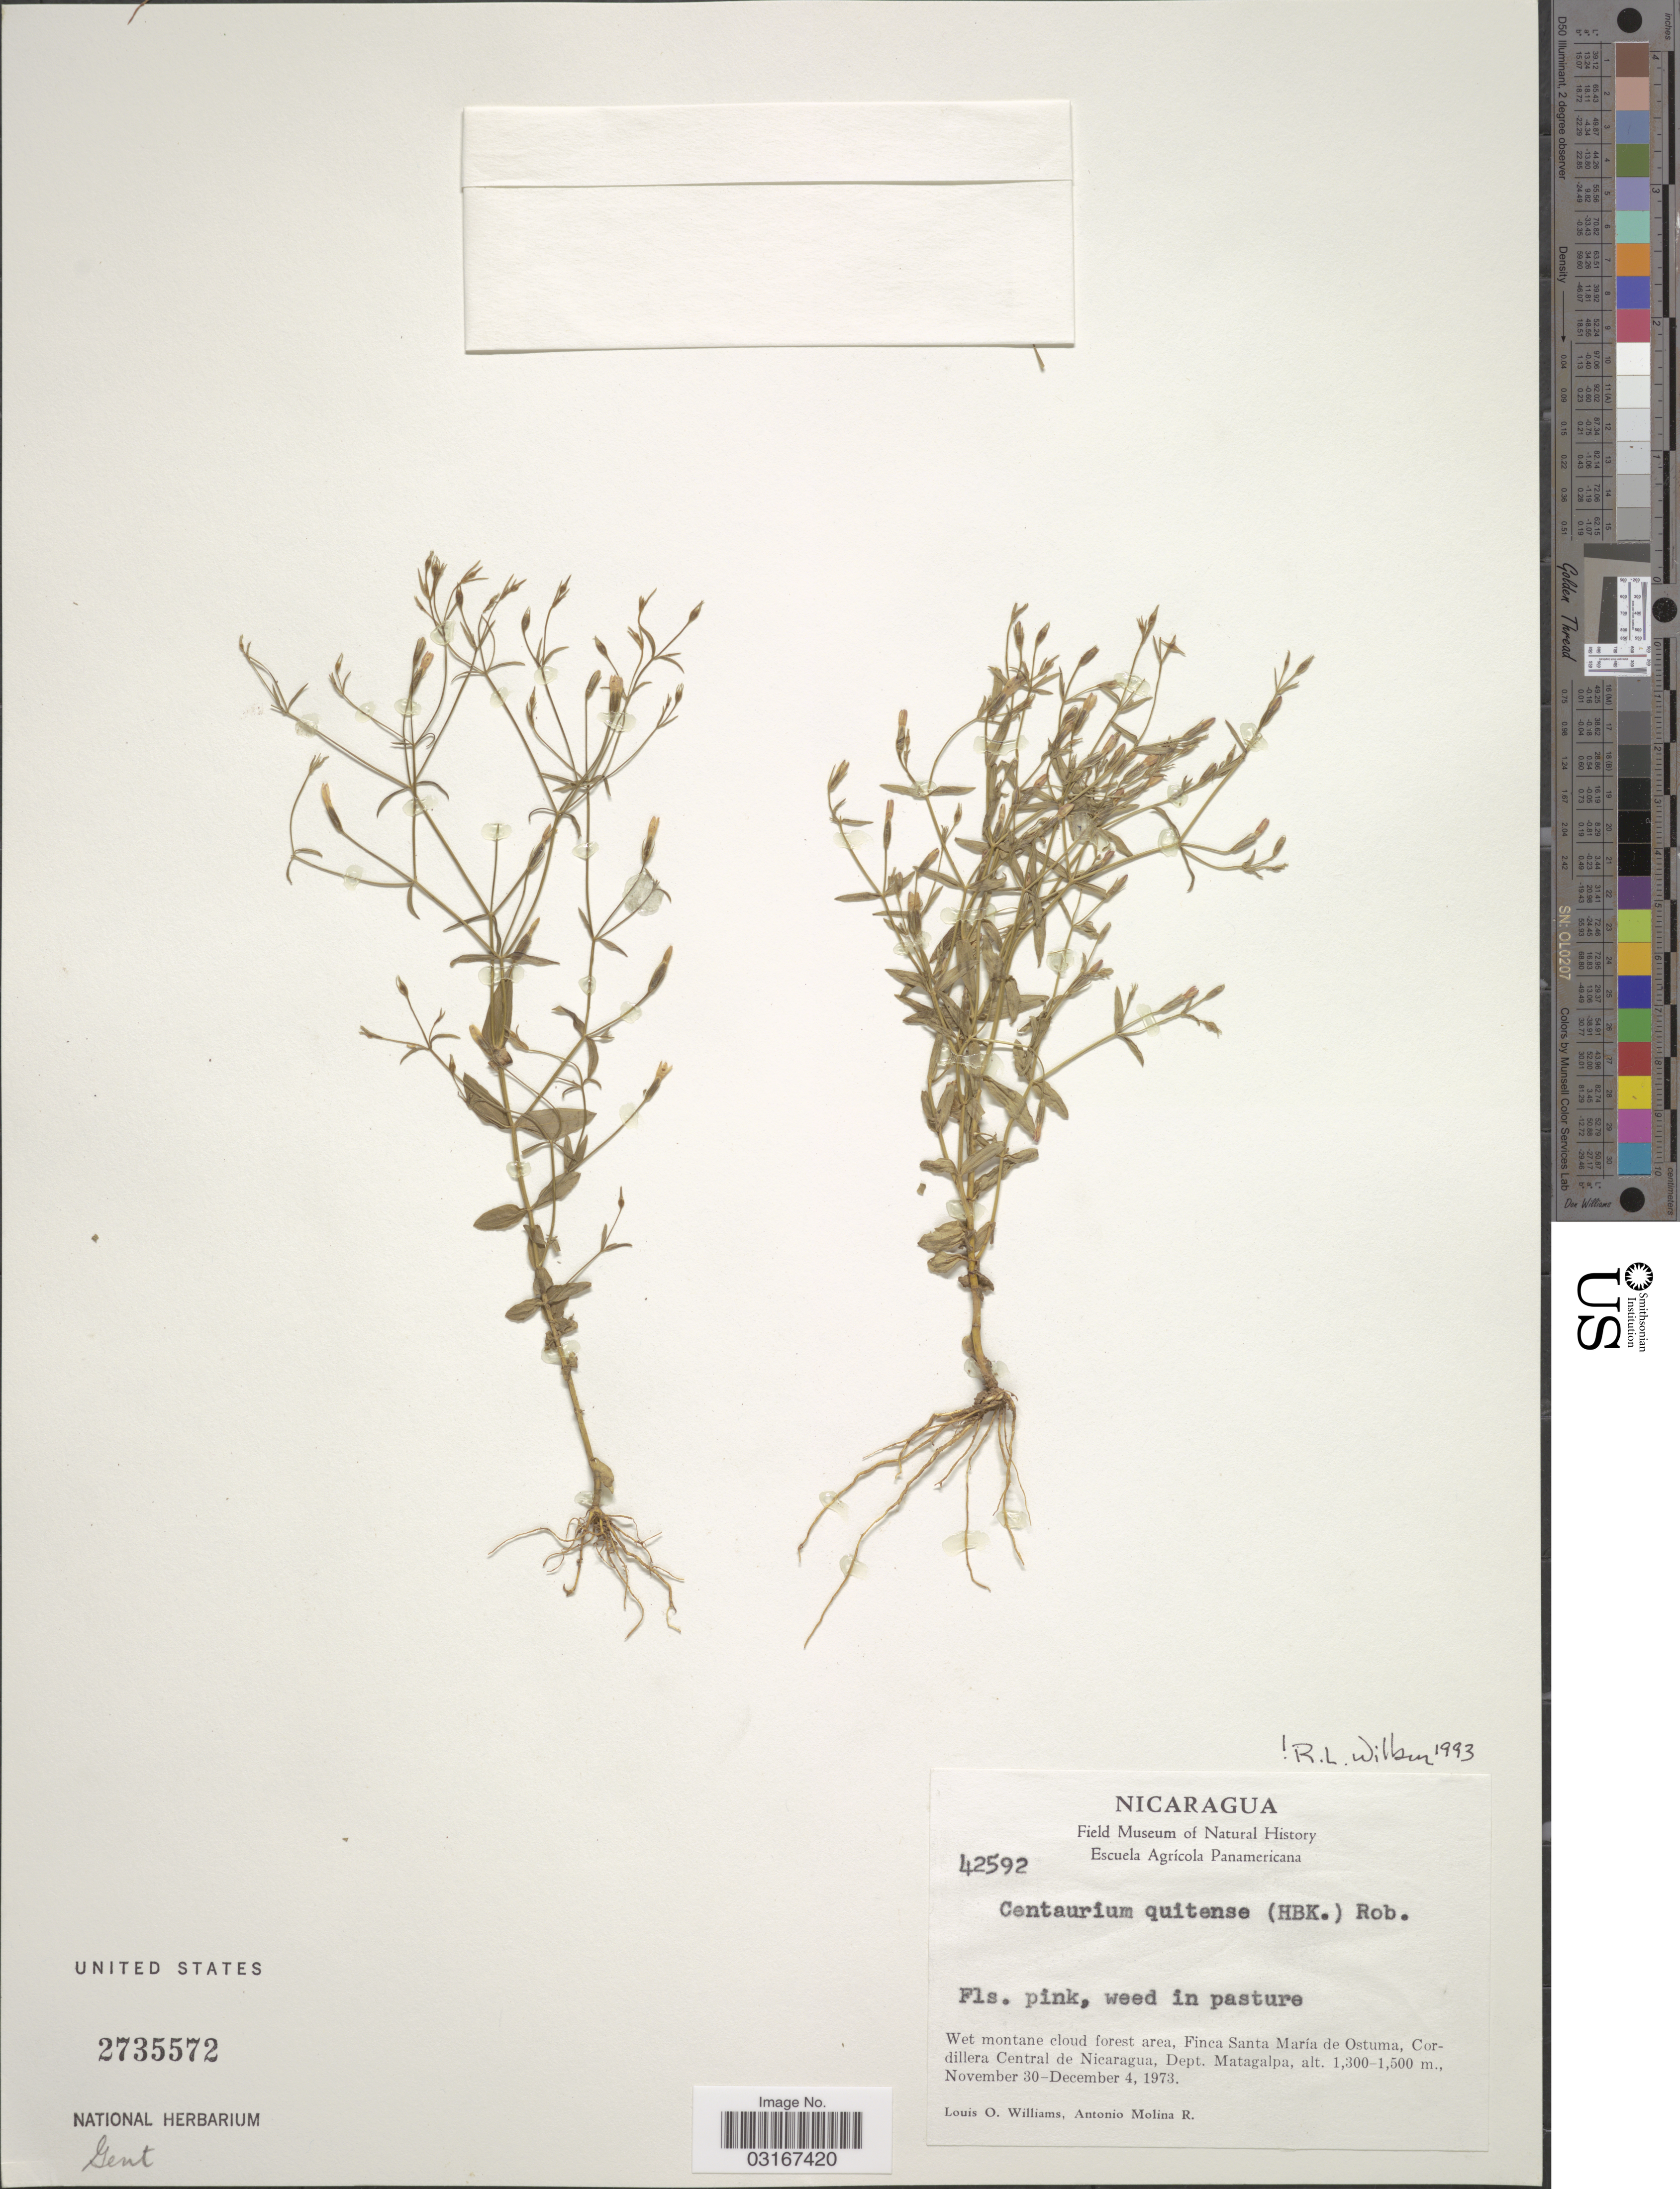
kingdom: Plantae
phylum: Tracheophyta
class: Magnoliopsida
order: Gentianales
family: Gentianaceae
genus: Centaurium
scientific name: Centaurium quitense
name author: (Kunth) B.L. Rob.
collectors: L. O. Williams & A. Molina R.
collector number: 42592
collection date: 1973-11-30/1973-12-04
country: Nicaragua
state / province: Matagalpa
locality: Wet montane cloud forest area, Finca Santa María de Ostuma, Cordillera Central de Nicaragua, Dept. Matagalpa.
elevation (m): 1300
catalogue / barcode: US 2735572